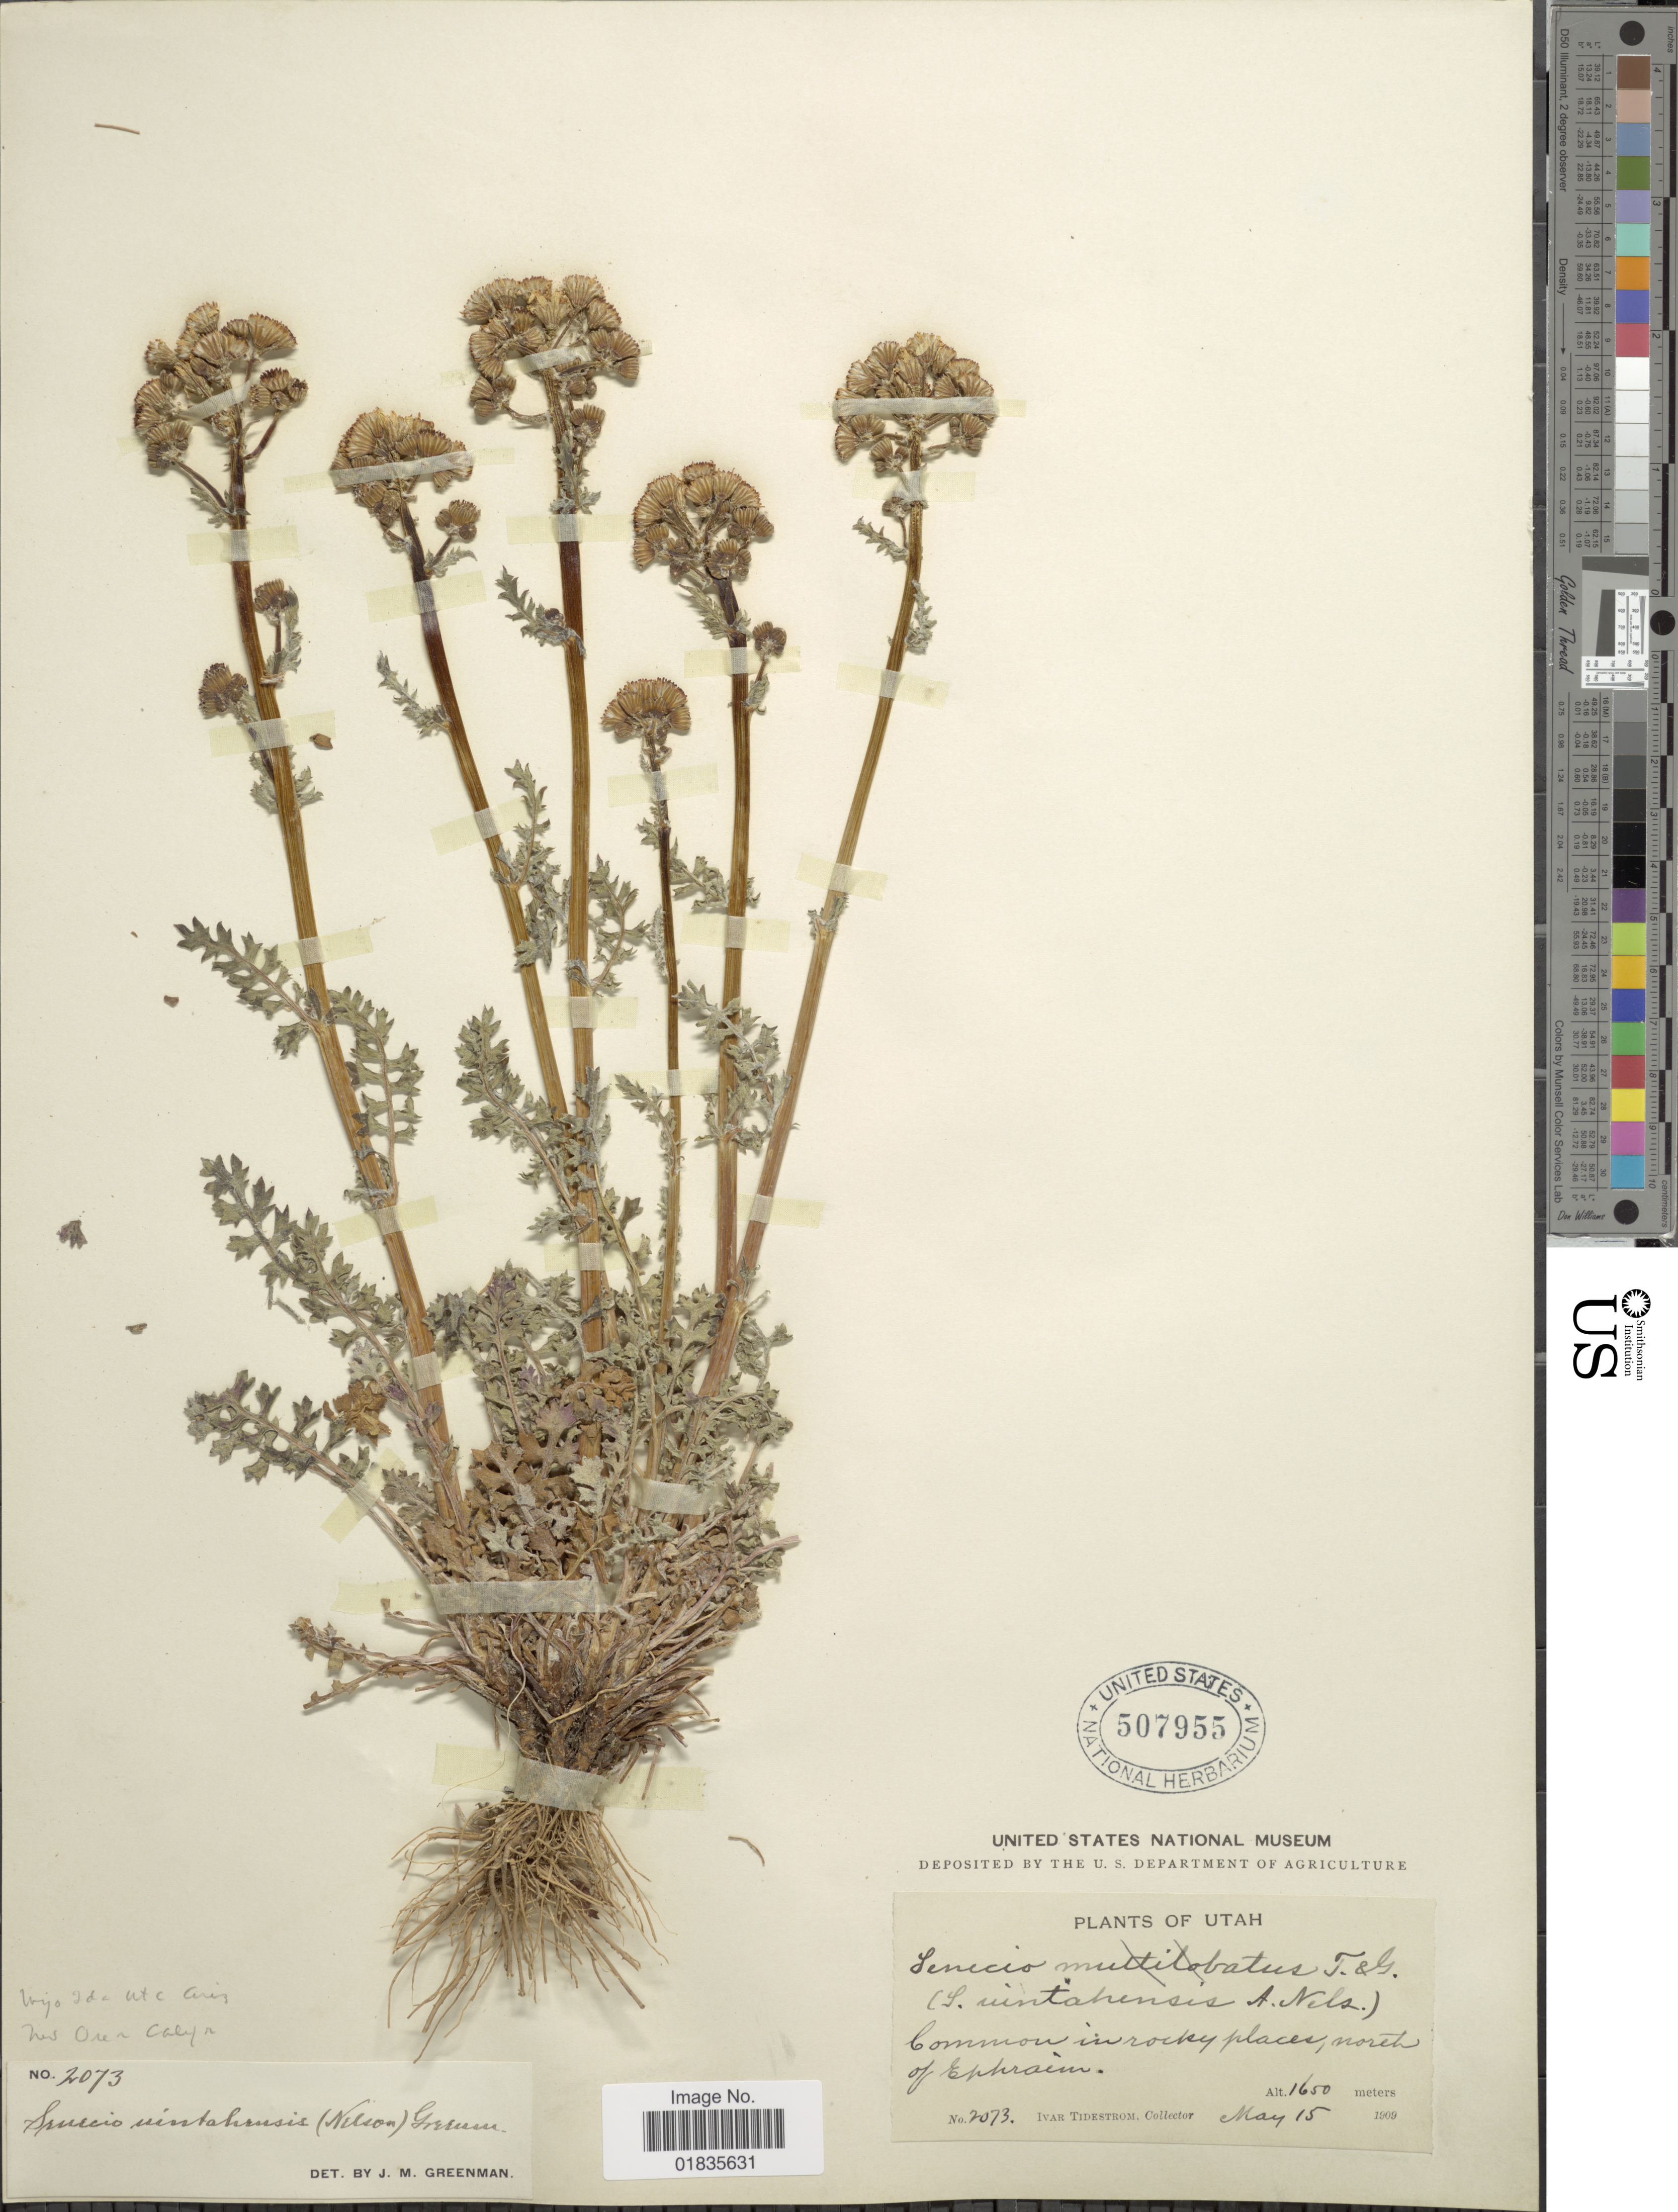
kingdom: Plantae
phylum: Tracheophyta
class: Magnoliopsida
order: Asterales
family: Asteraceae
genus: Packera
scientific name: Packera multilobata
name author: (Torr. & A. Gray) W.A. Weber & Á. Löve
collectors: I. F. Tidestrom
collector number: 2073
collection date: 1909-05-15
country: United States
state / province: Utah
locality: Common in rocky places, north of Epraim.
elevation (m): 1650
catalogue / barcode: US 507955